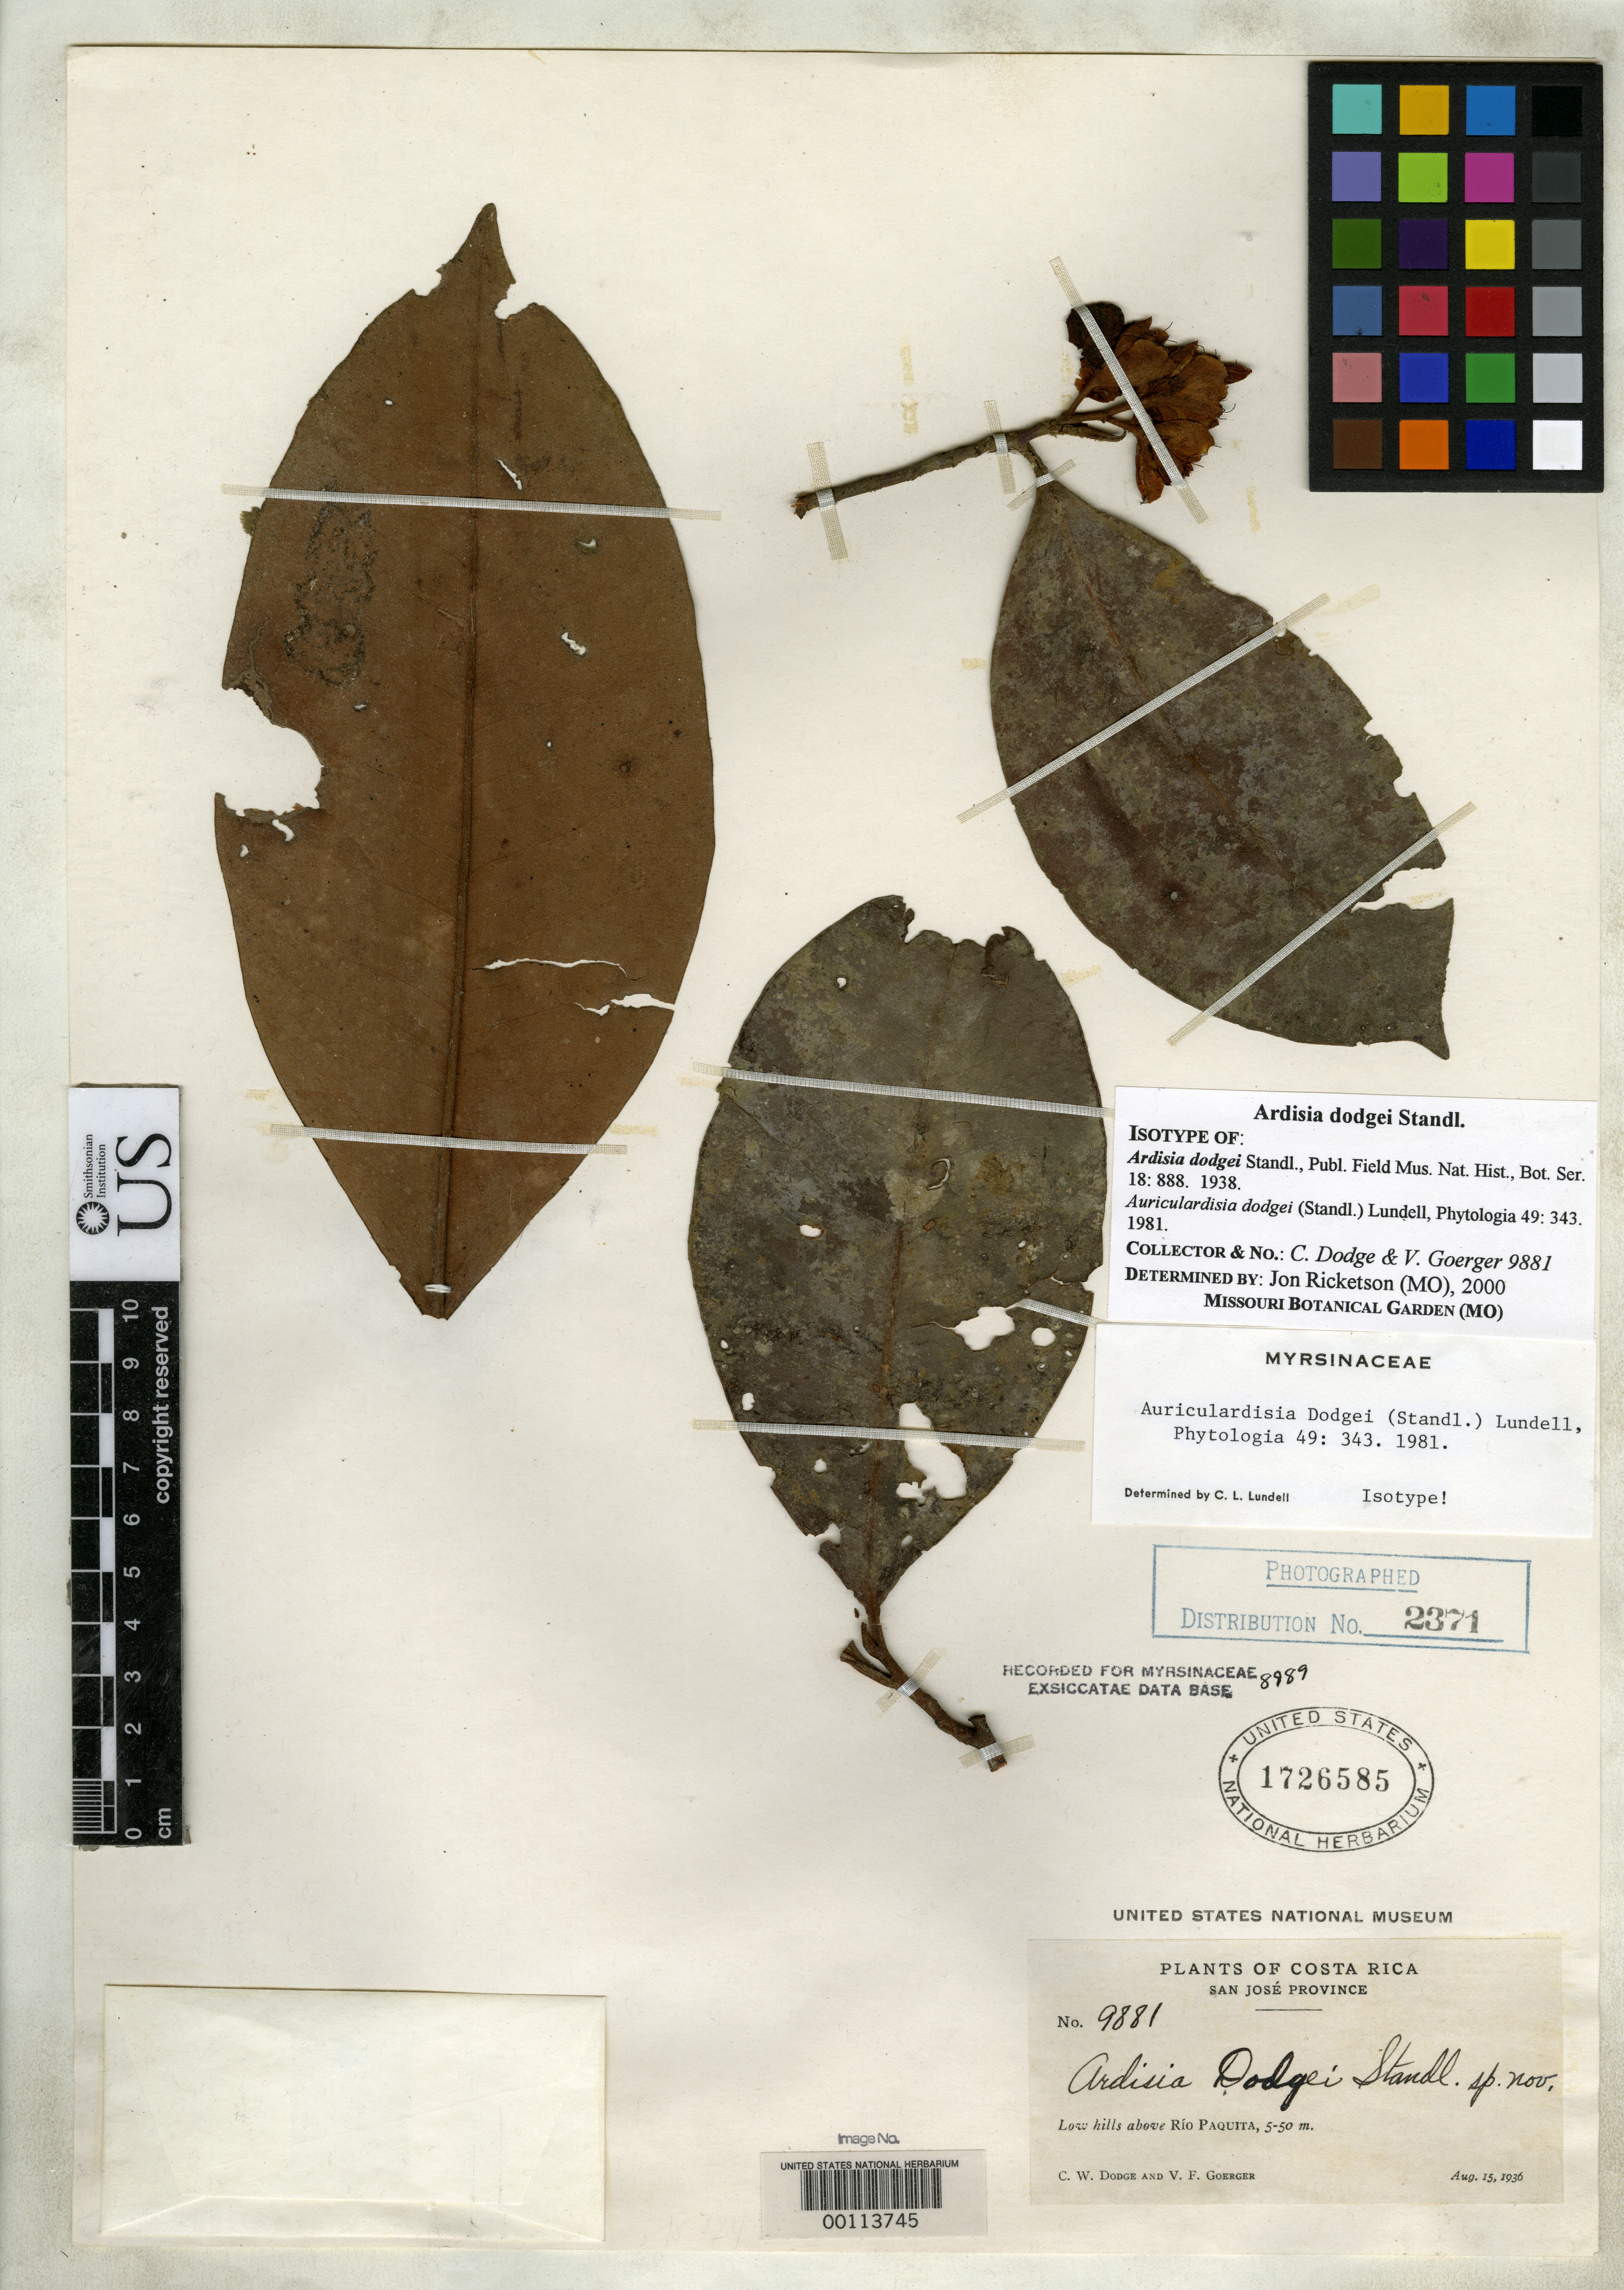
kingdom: Plantae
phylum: Tracheophyta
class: Magnoliopsida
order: Ericales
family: Primulaceae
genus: Ardisia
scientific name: Ardisia dodgei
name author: Standl.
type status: Isotype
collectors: C. Dodge & V. Goerger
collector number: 9881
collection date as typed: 15 Aug 1936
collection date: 1936-08-15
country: Costa Rica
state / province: San José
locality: Low hills above Rio Paquito.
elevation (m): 5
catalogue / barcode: US 1726585